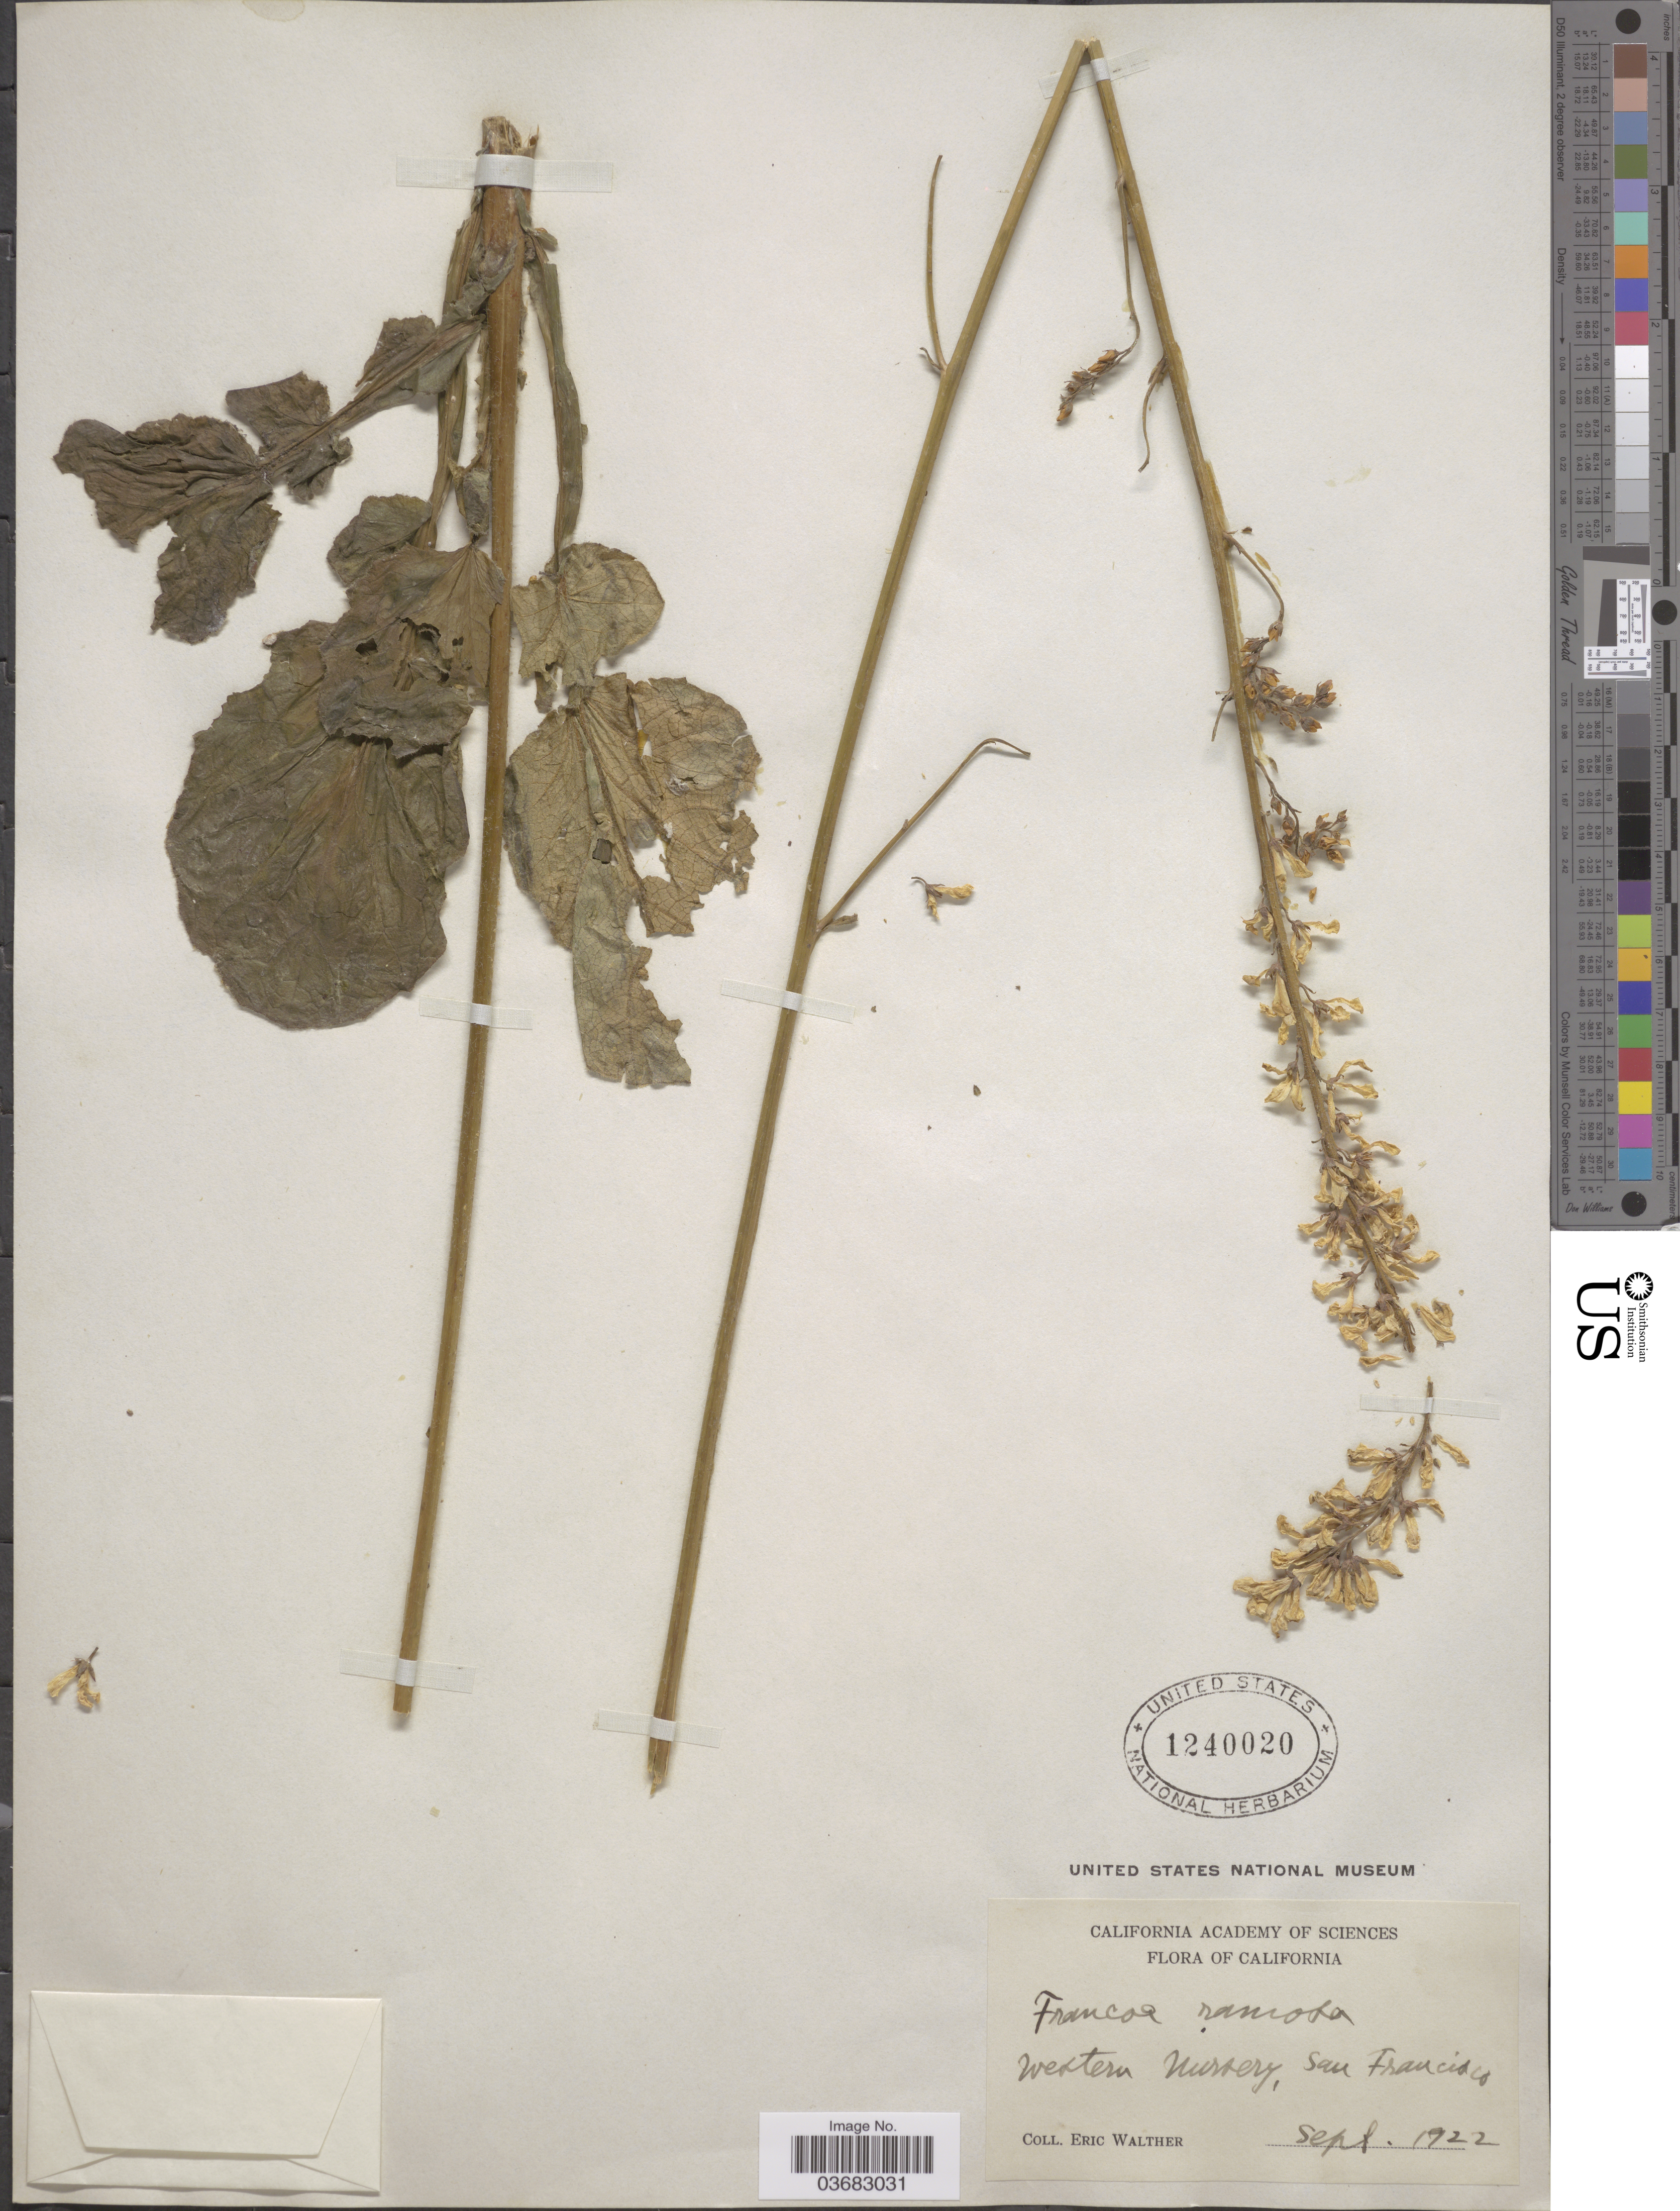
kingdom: Plantae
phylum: Tracheophyta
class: Magnoliopsida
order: Geraniales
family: Francoaceae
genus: Francoa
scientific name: Francoa ramosa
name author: D. Don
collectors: E. Walther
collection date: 1922-09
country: United States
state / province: California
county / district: San Francisco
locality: Western nursery, San Francisco.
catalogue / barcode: US 1240020